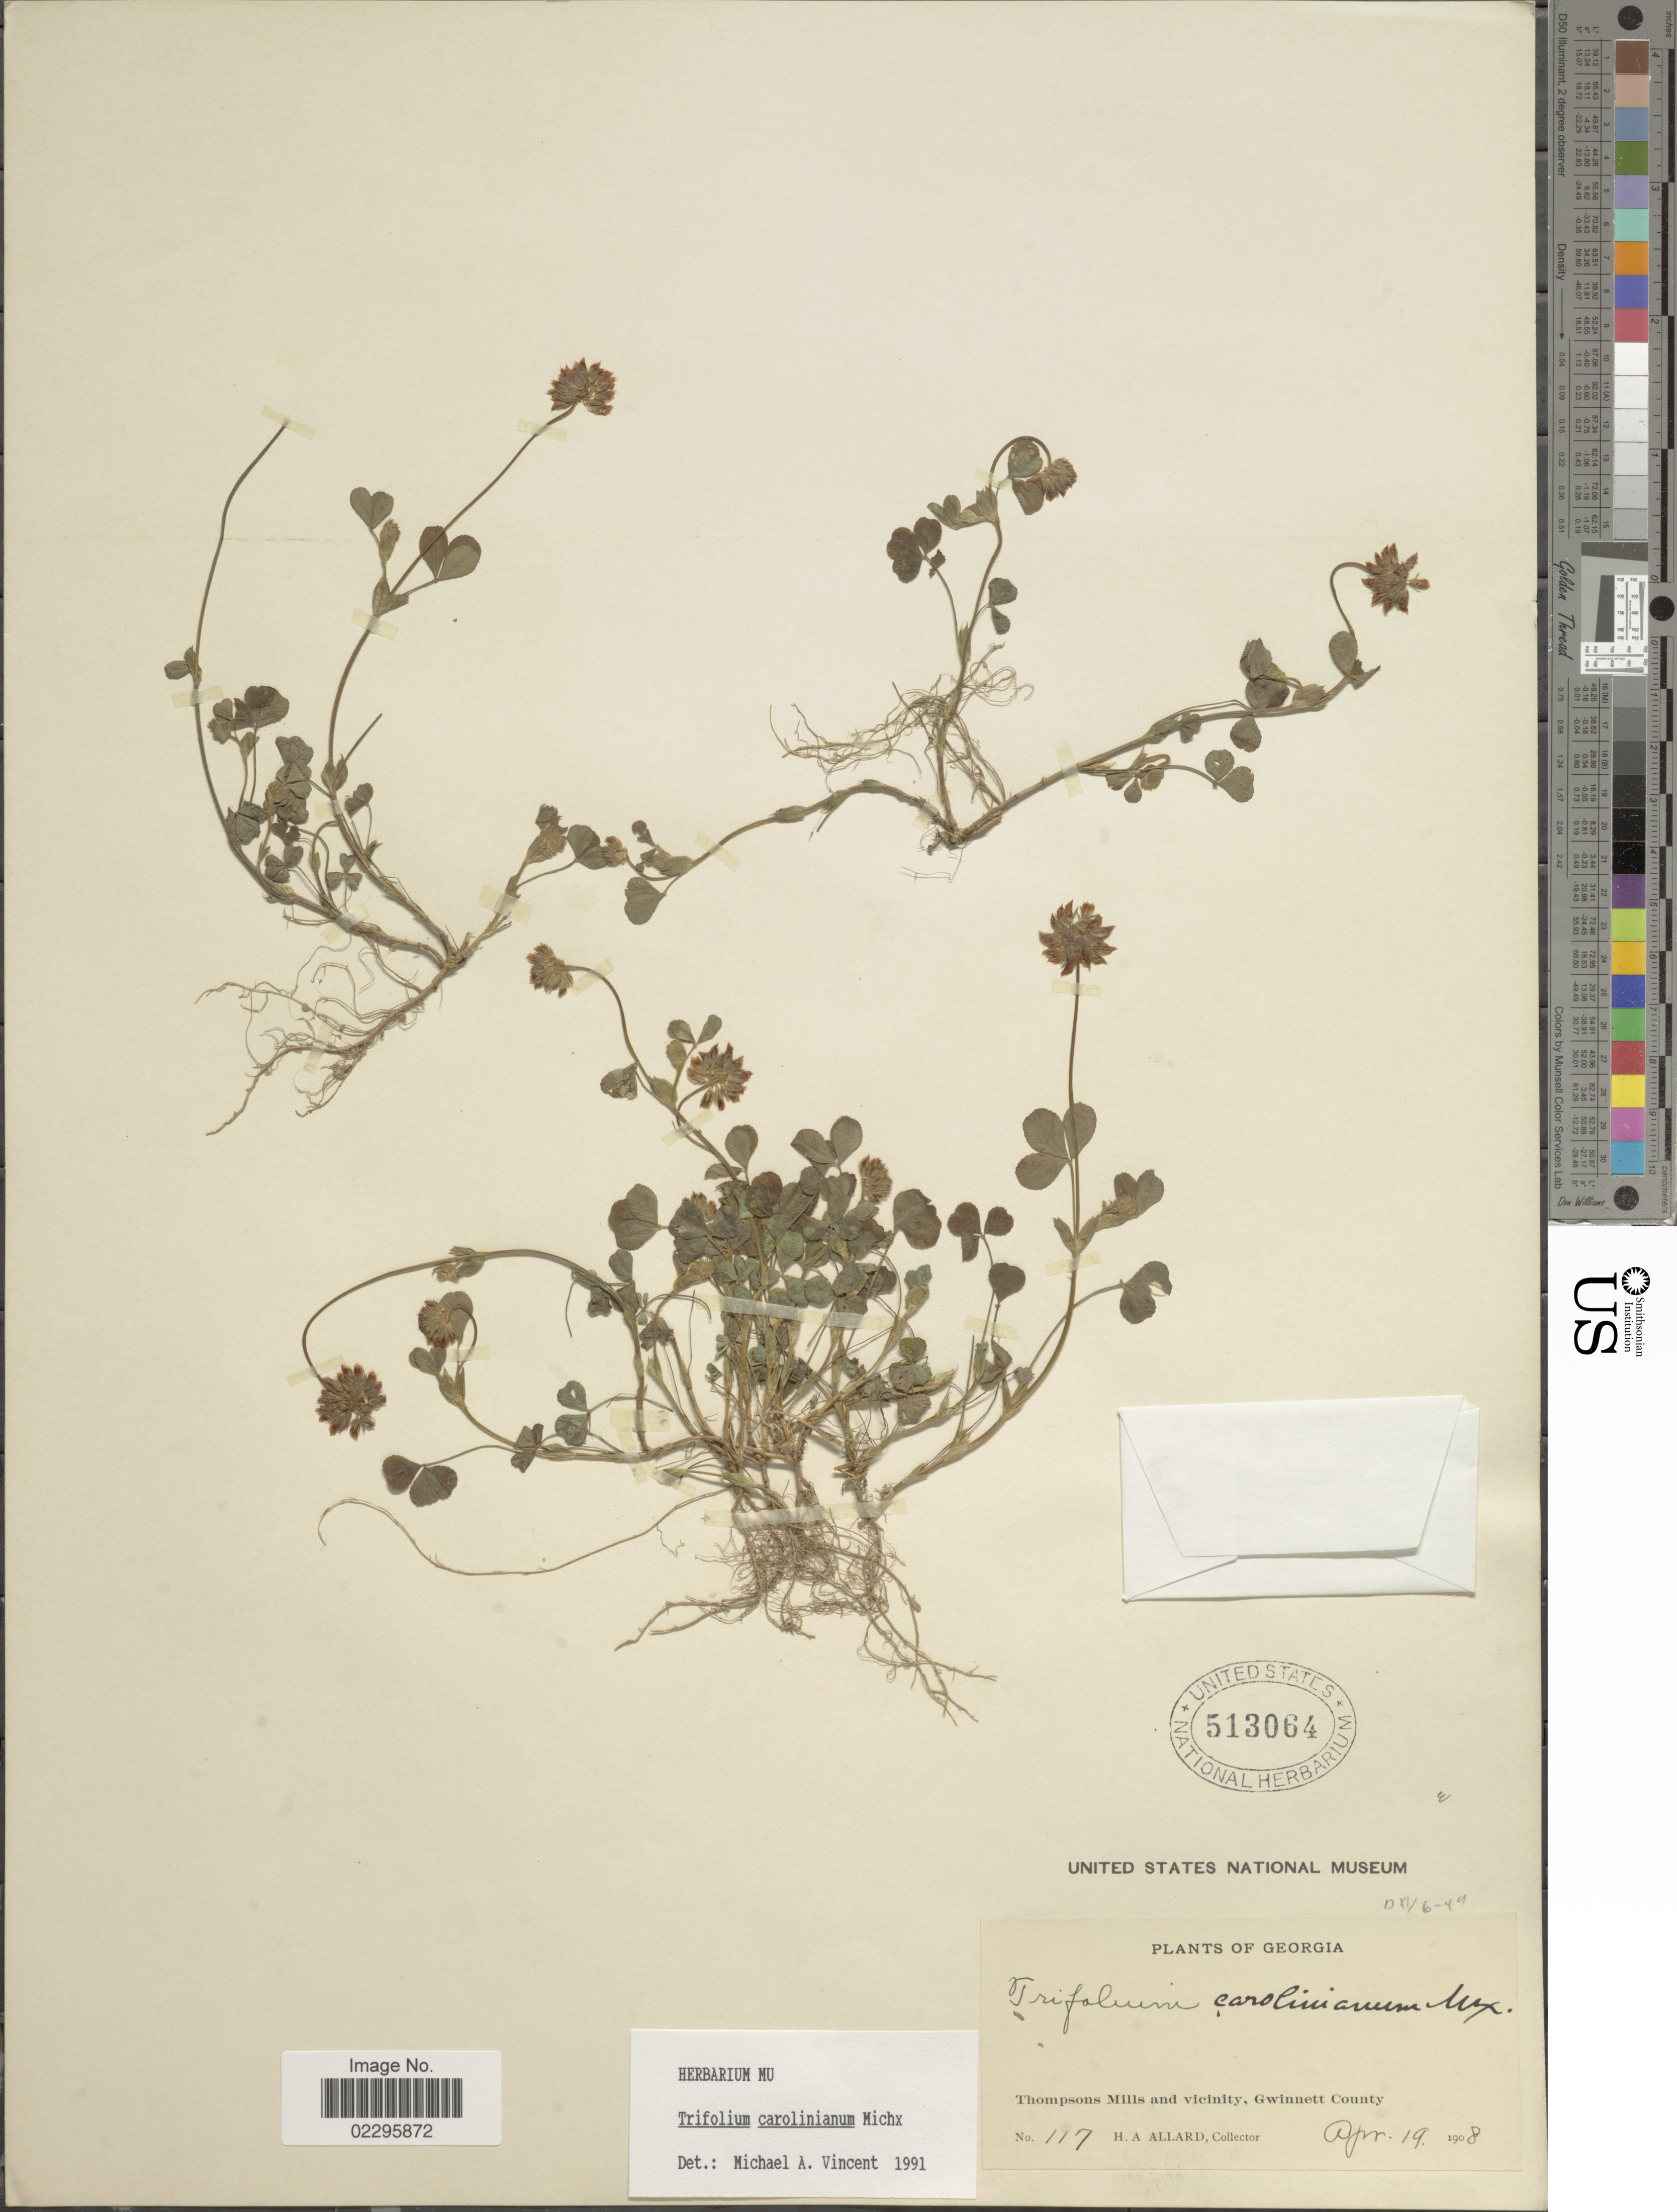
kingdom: Plantae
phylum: Tracheophyta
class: Magnoliopsida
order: Fabales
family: Fabaceae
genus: Trifolium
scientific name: Trifolium carolinianum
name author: Michx.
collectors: H. A. Allard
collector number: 117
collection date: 1908-04-19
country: United States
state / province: Georgia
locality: Thompson Mills and vicinity, Gwinett County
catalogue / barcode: US 513064